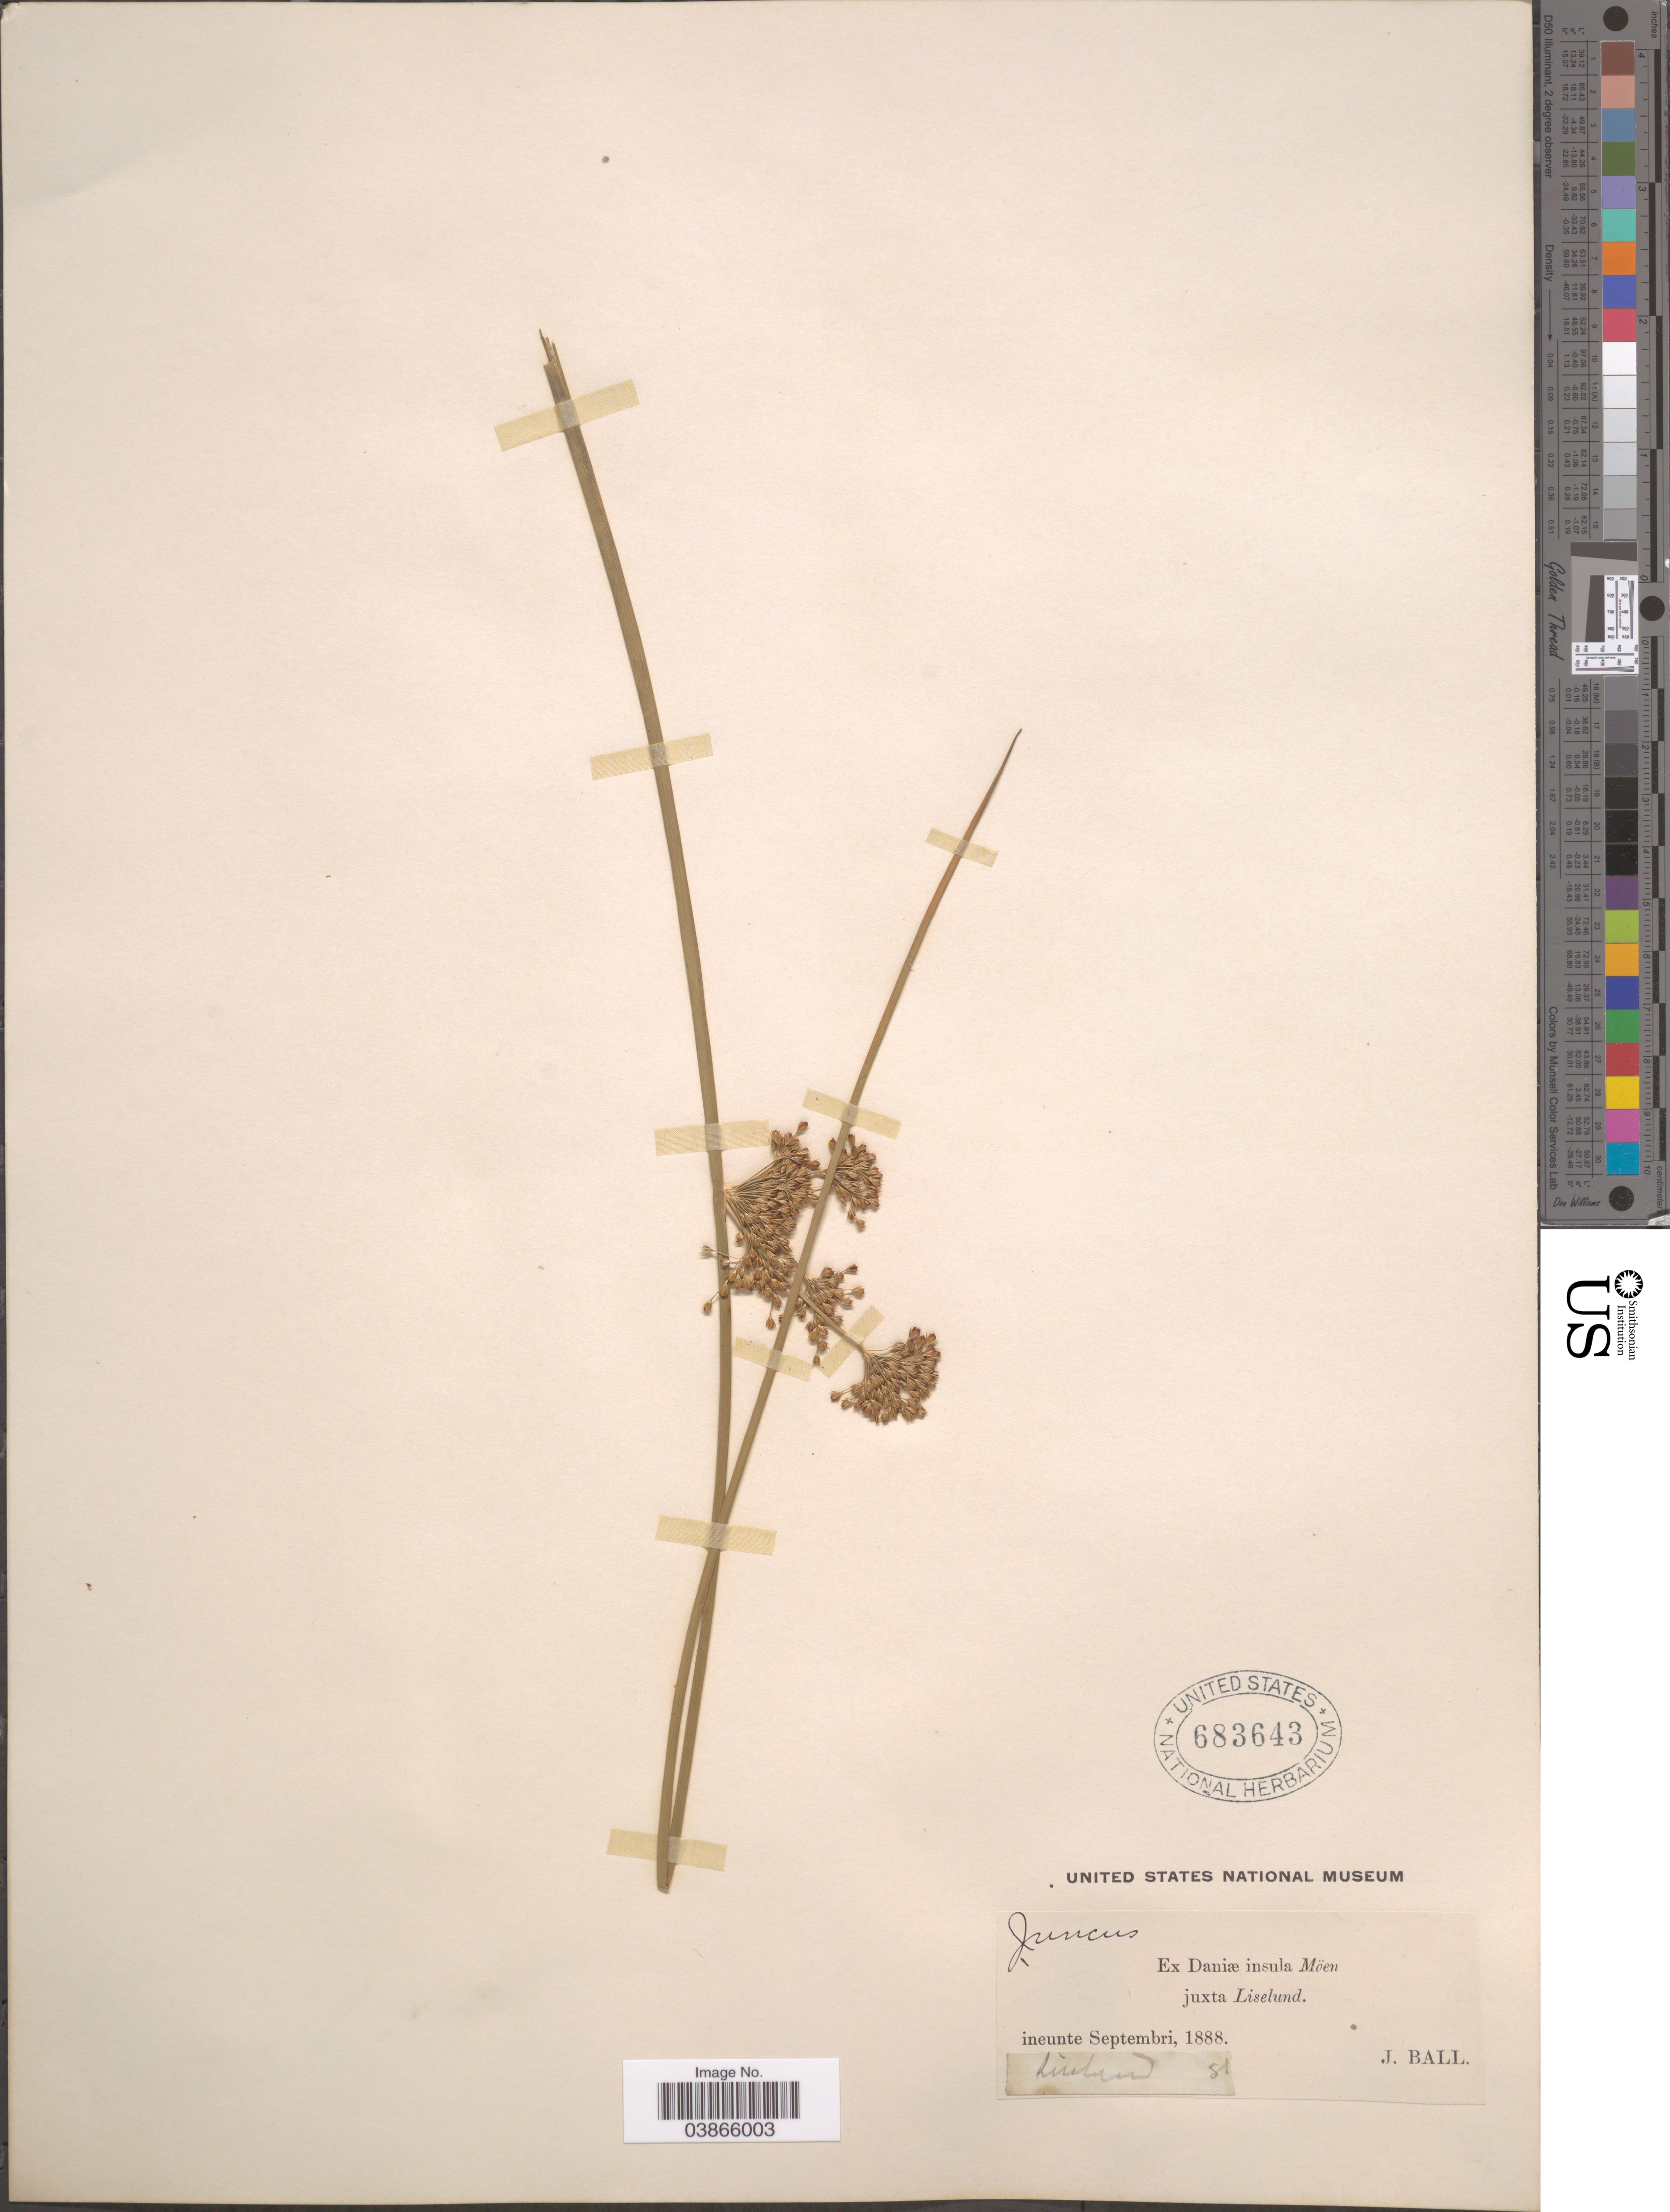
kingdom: Plantae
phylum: Tracheophyta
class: Liliopsida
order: Poales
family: Juncaceae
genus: Juncus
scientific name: Juncus sp.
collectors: J. Ball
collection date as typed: inuente Septembri, 1888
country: Micronesia, Federated States of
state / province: Truk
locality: Ex Daniæ insula Möen juxta Liselund.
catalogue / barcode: US 683643